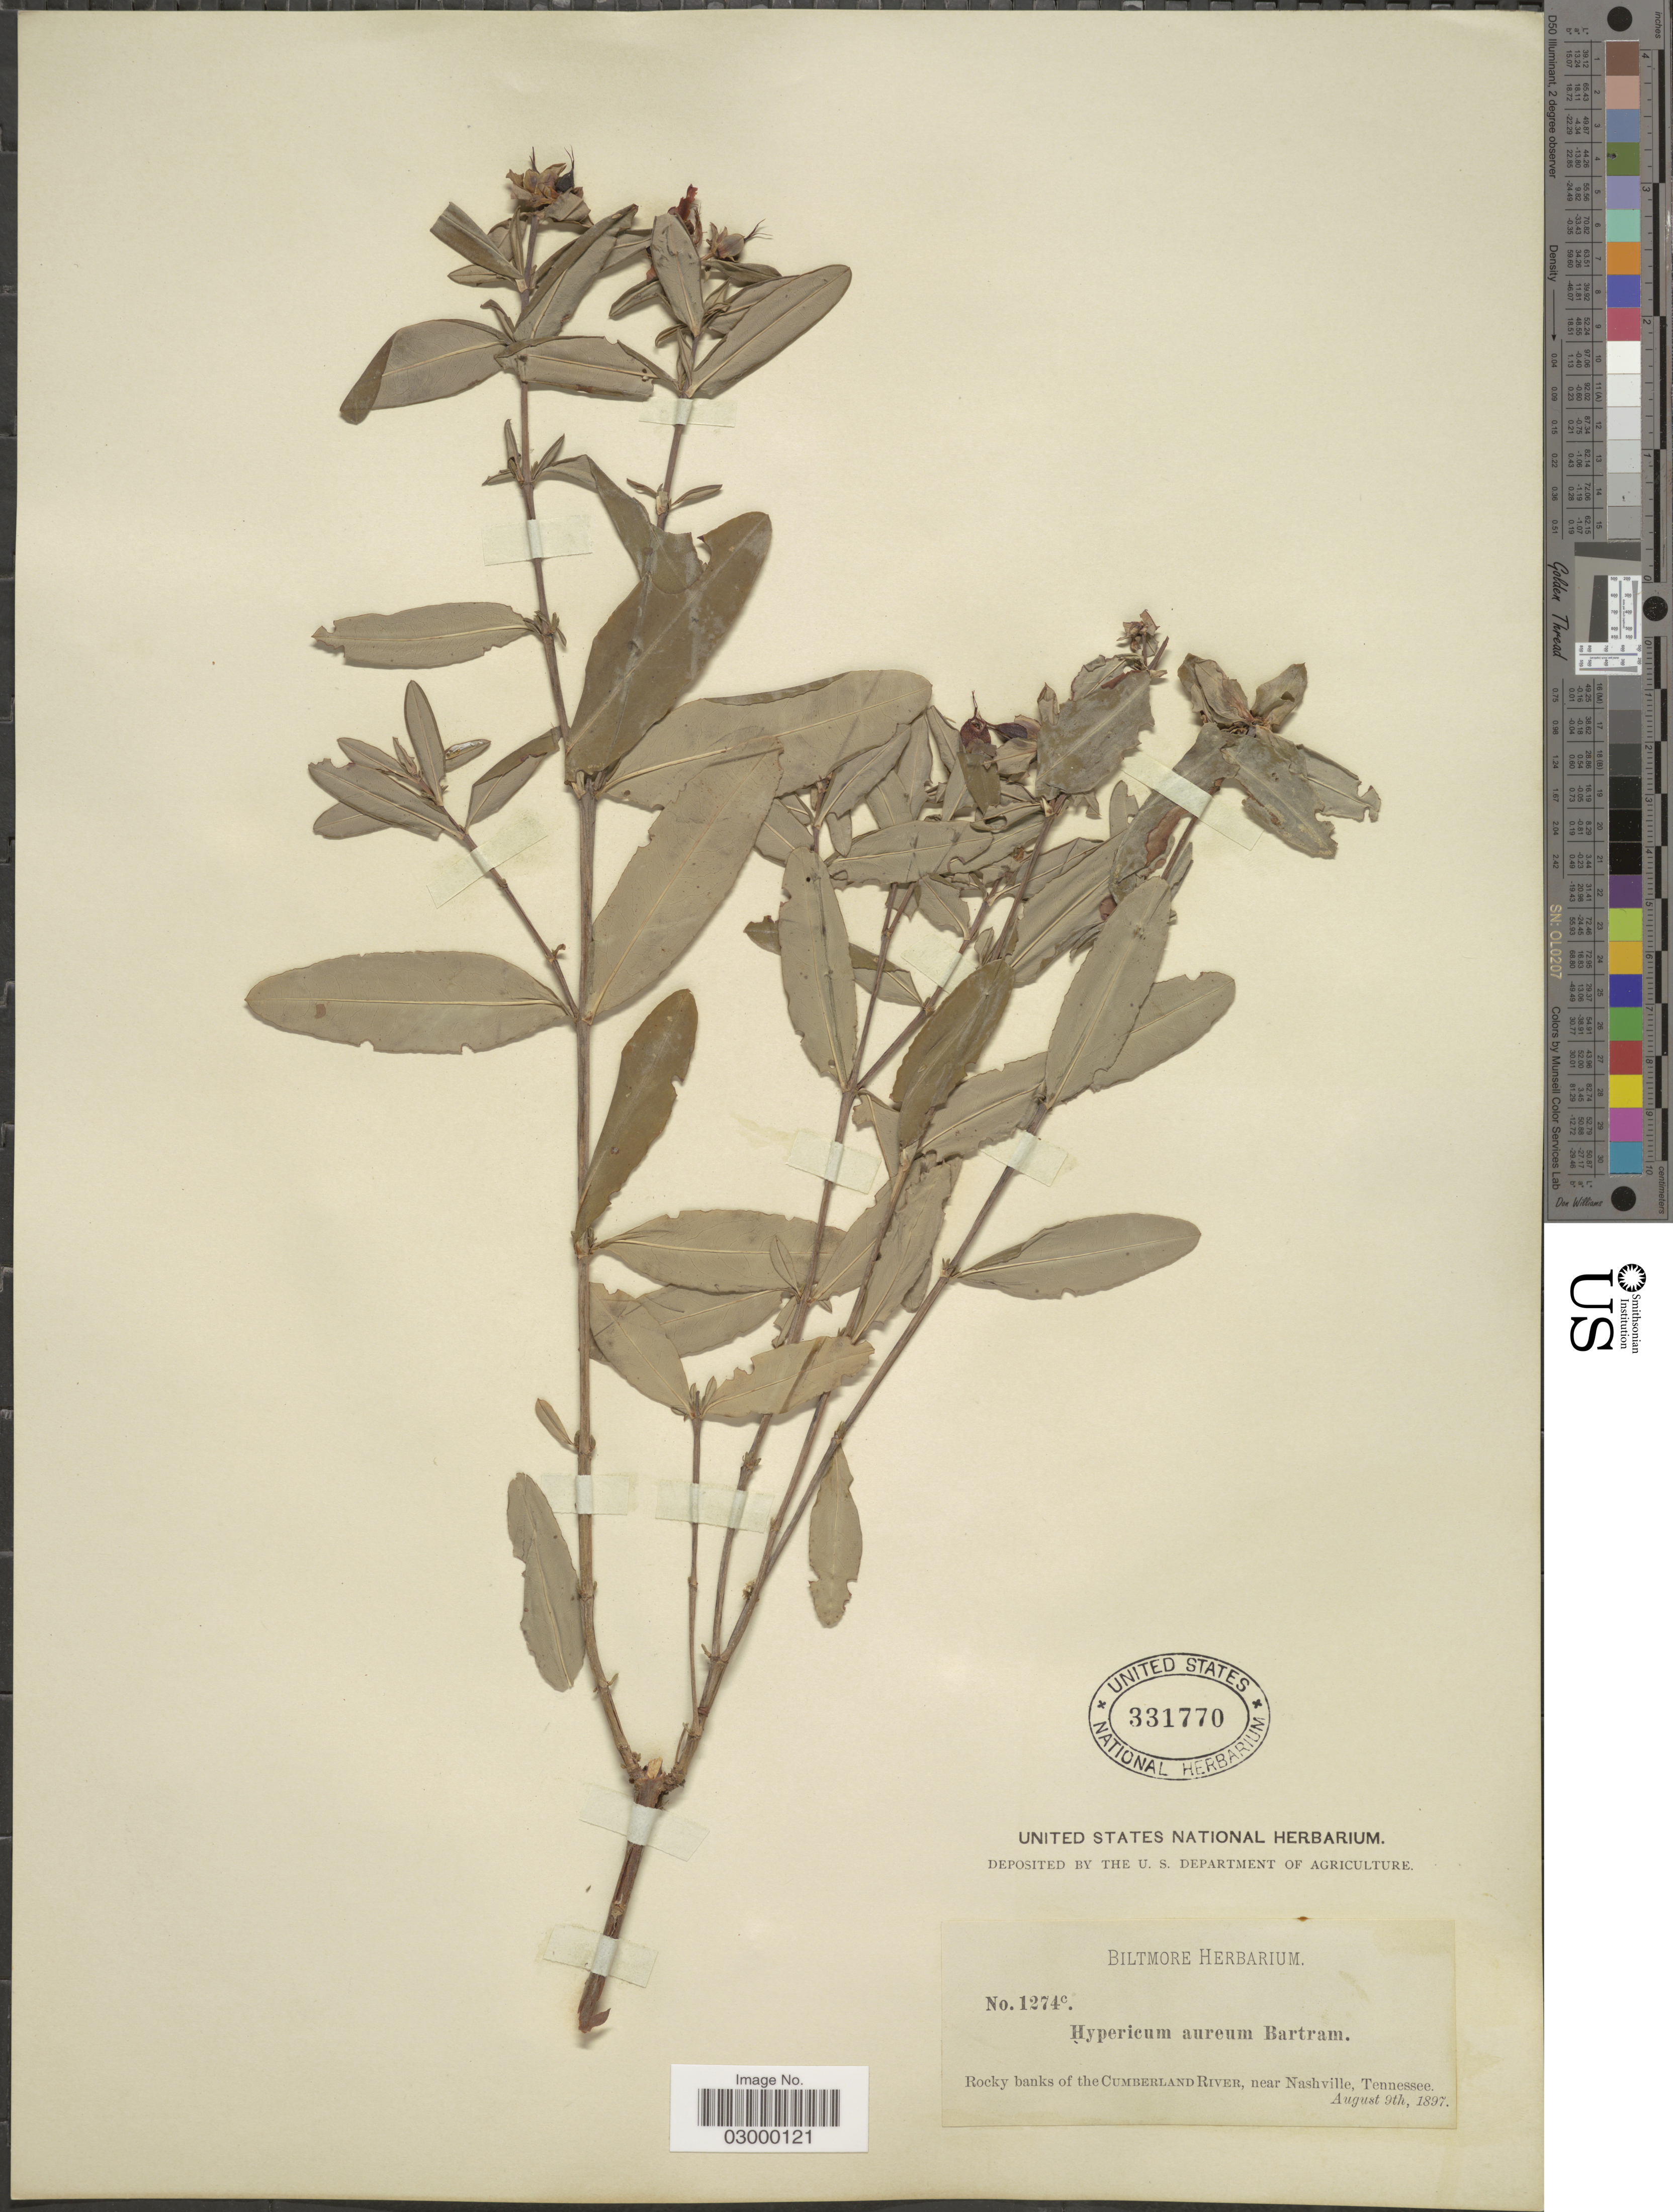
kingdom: Plantae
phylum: Tracheophyta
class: Magnoliopsida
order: Malpighiales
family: Hypericaceae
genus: Hypericum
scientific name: Hypericum aureum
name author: Lour.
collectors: ex herb. Biltmore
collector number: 1274c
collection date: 1897-08-09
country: United States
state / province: Tennessee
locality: Rocky banks of the Cumberland River, near Nashville.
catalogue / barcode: US 331770